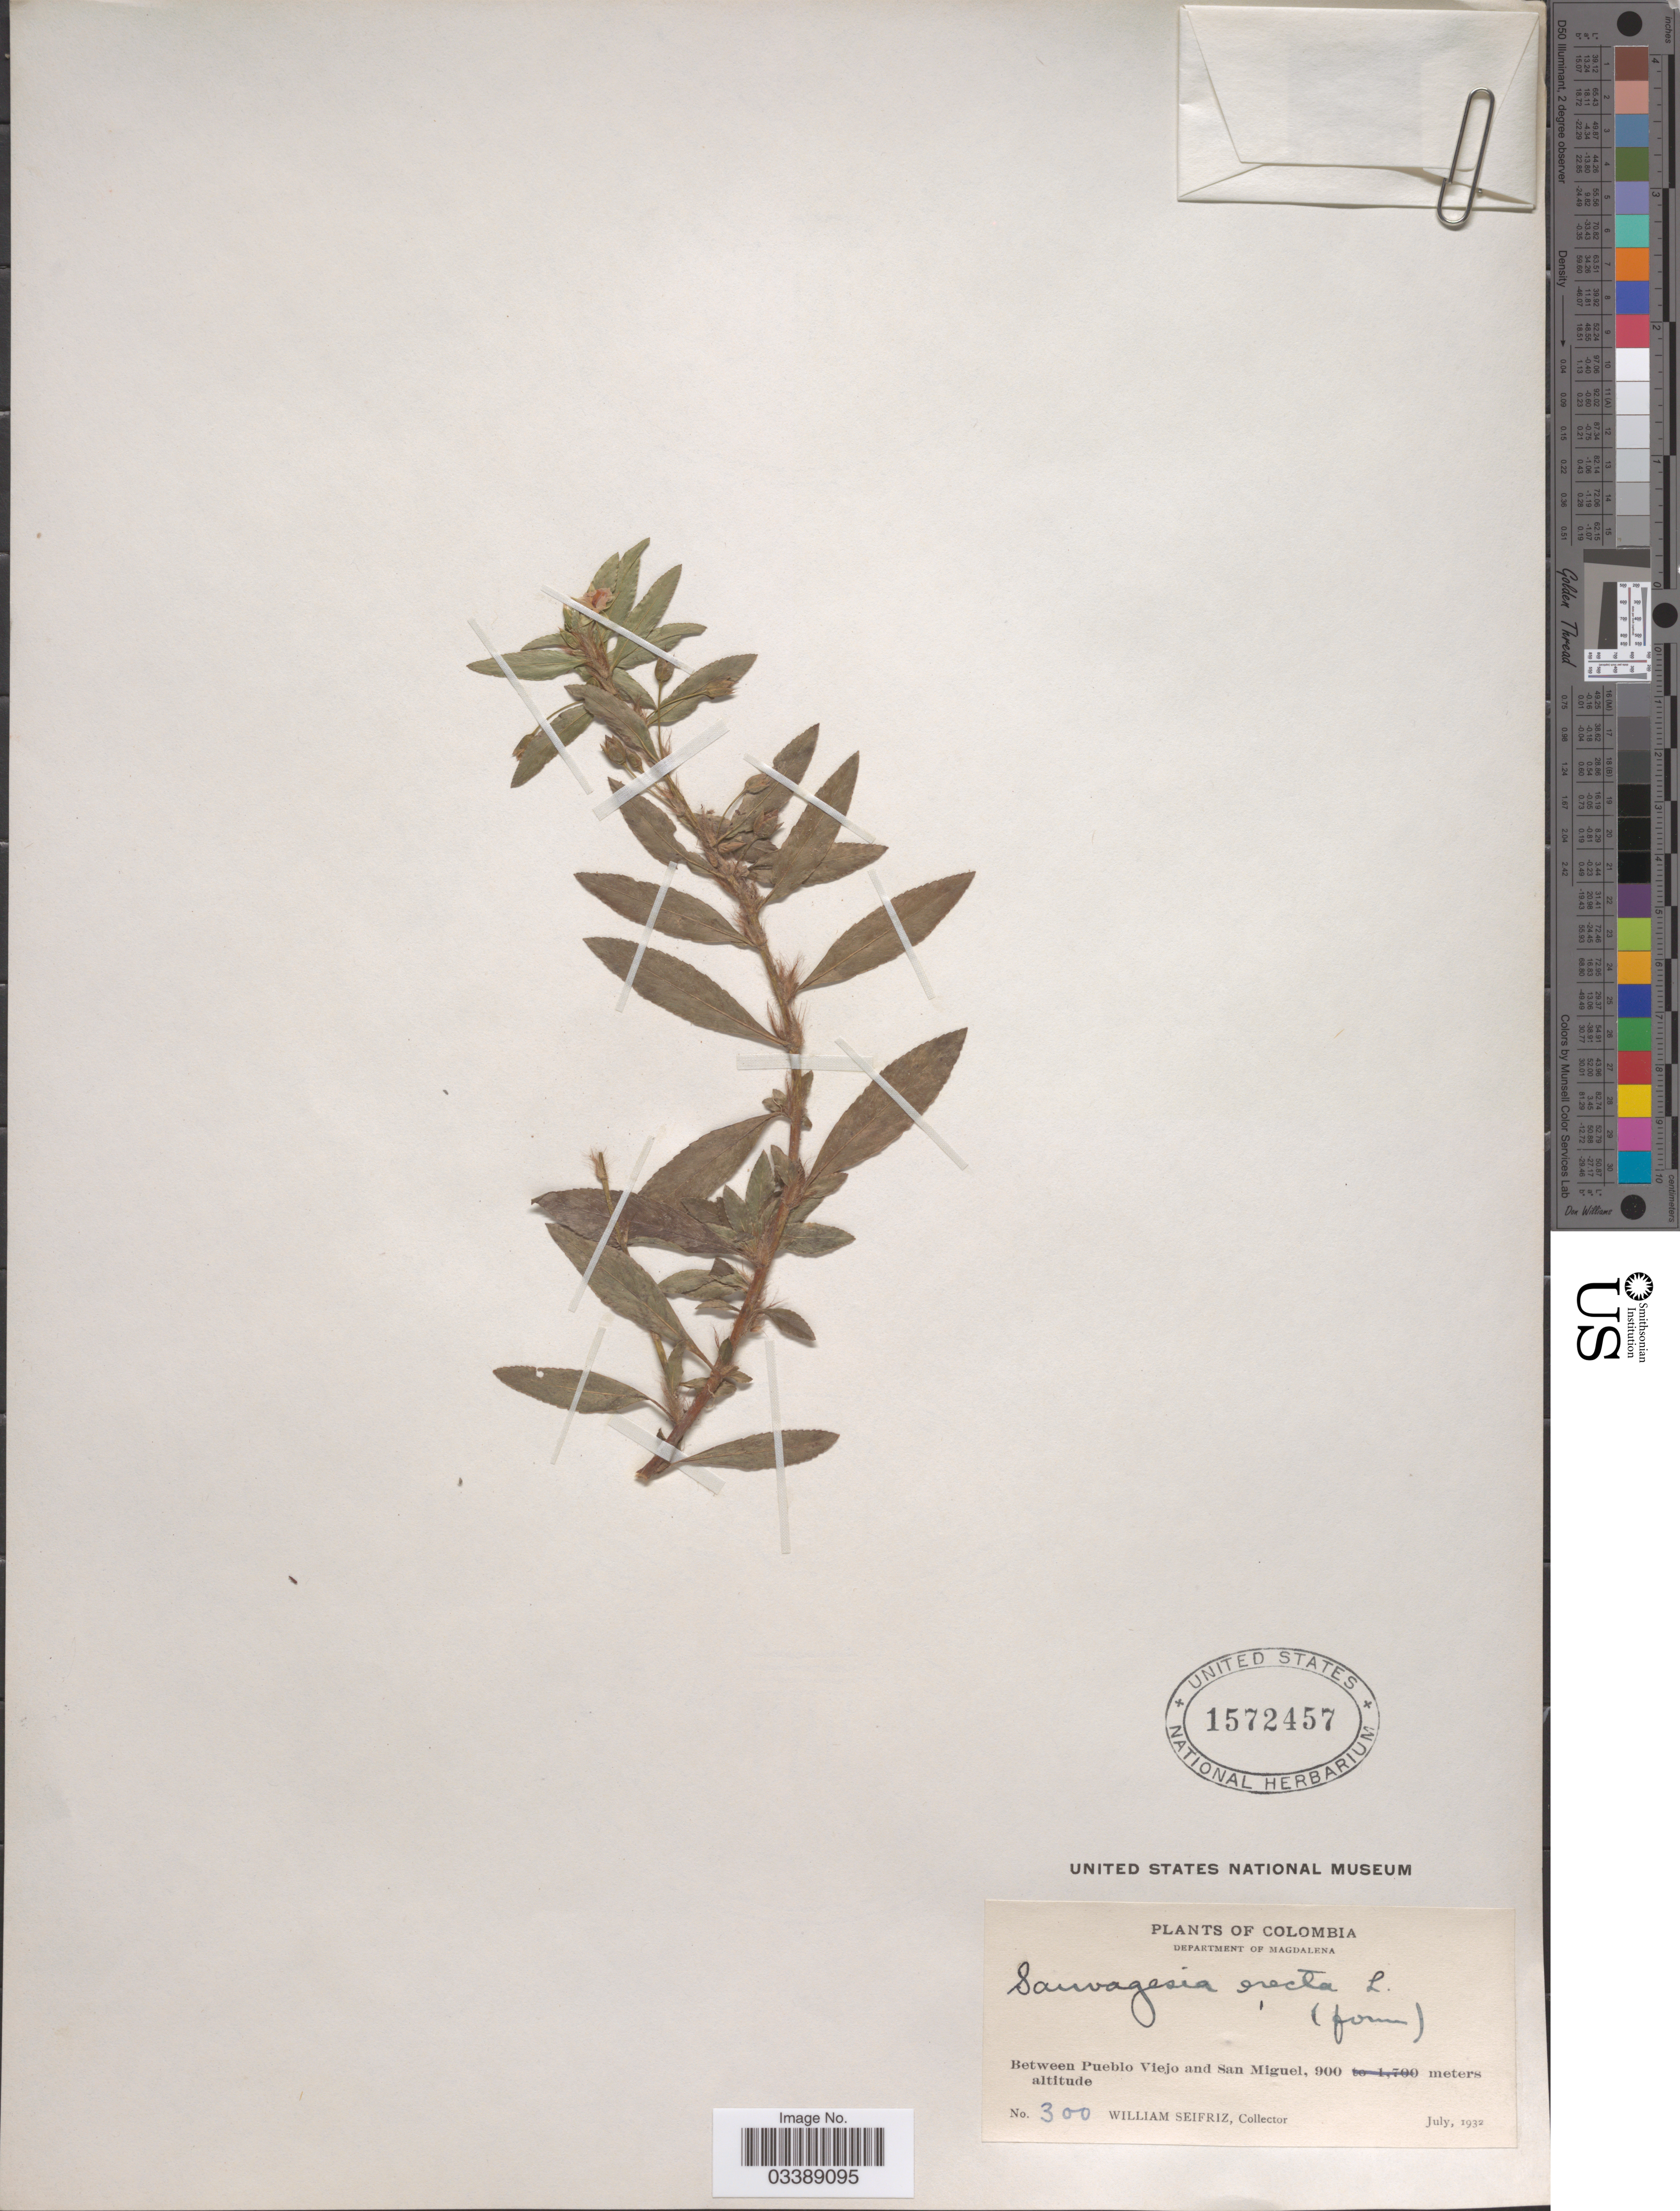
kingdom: Plantae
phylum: Tracheophyta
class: Magnoliopsida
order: Malpighiales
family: Ochnaceae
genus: Sauvagesia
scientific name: Sauvagesia erecta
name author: L.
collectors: W. Seifriz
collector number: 300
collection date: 1932-07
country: Colombia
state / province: Magdalena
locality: Department of Magdalena. Between Pueblo Viejo and San Miguel.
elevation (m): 900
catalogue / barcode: US 1572457